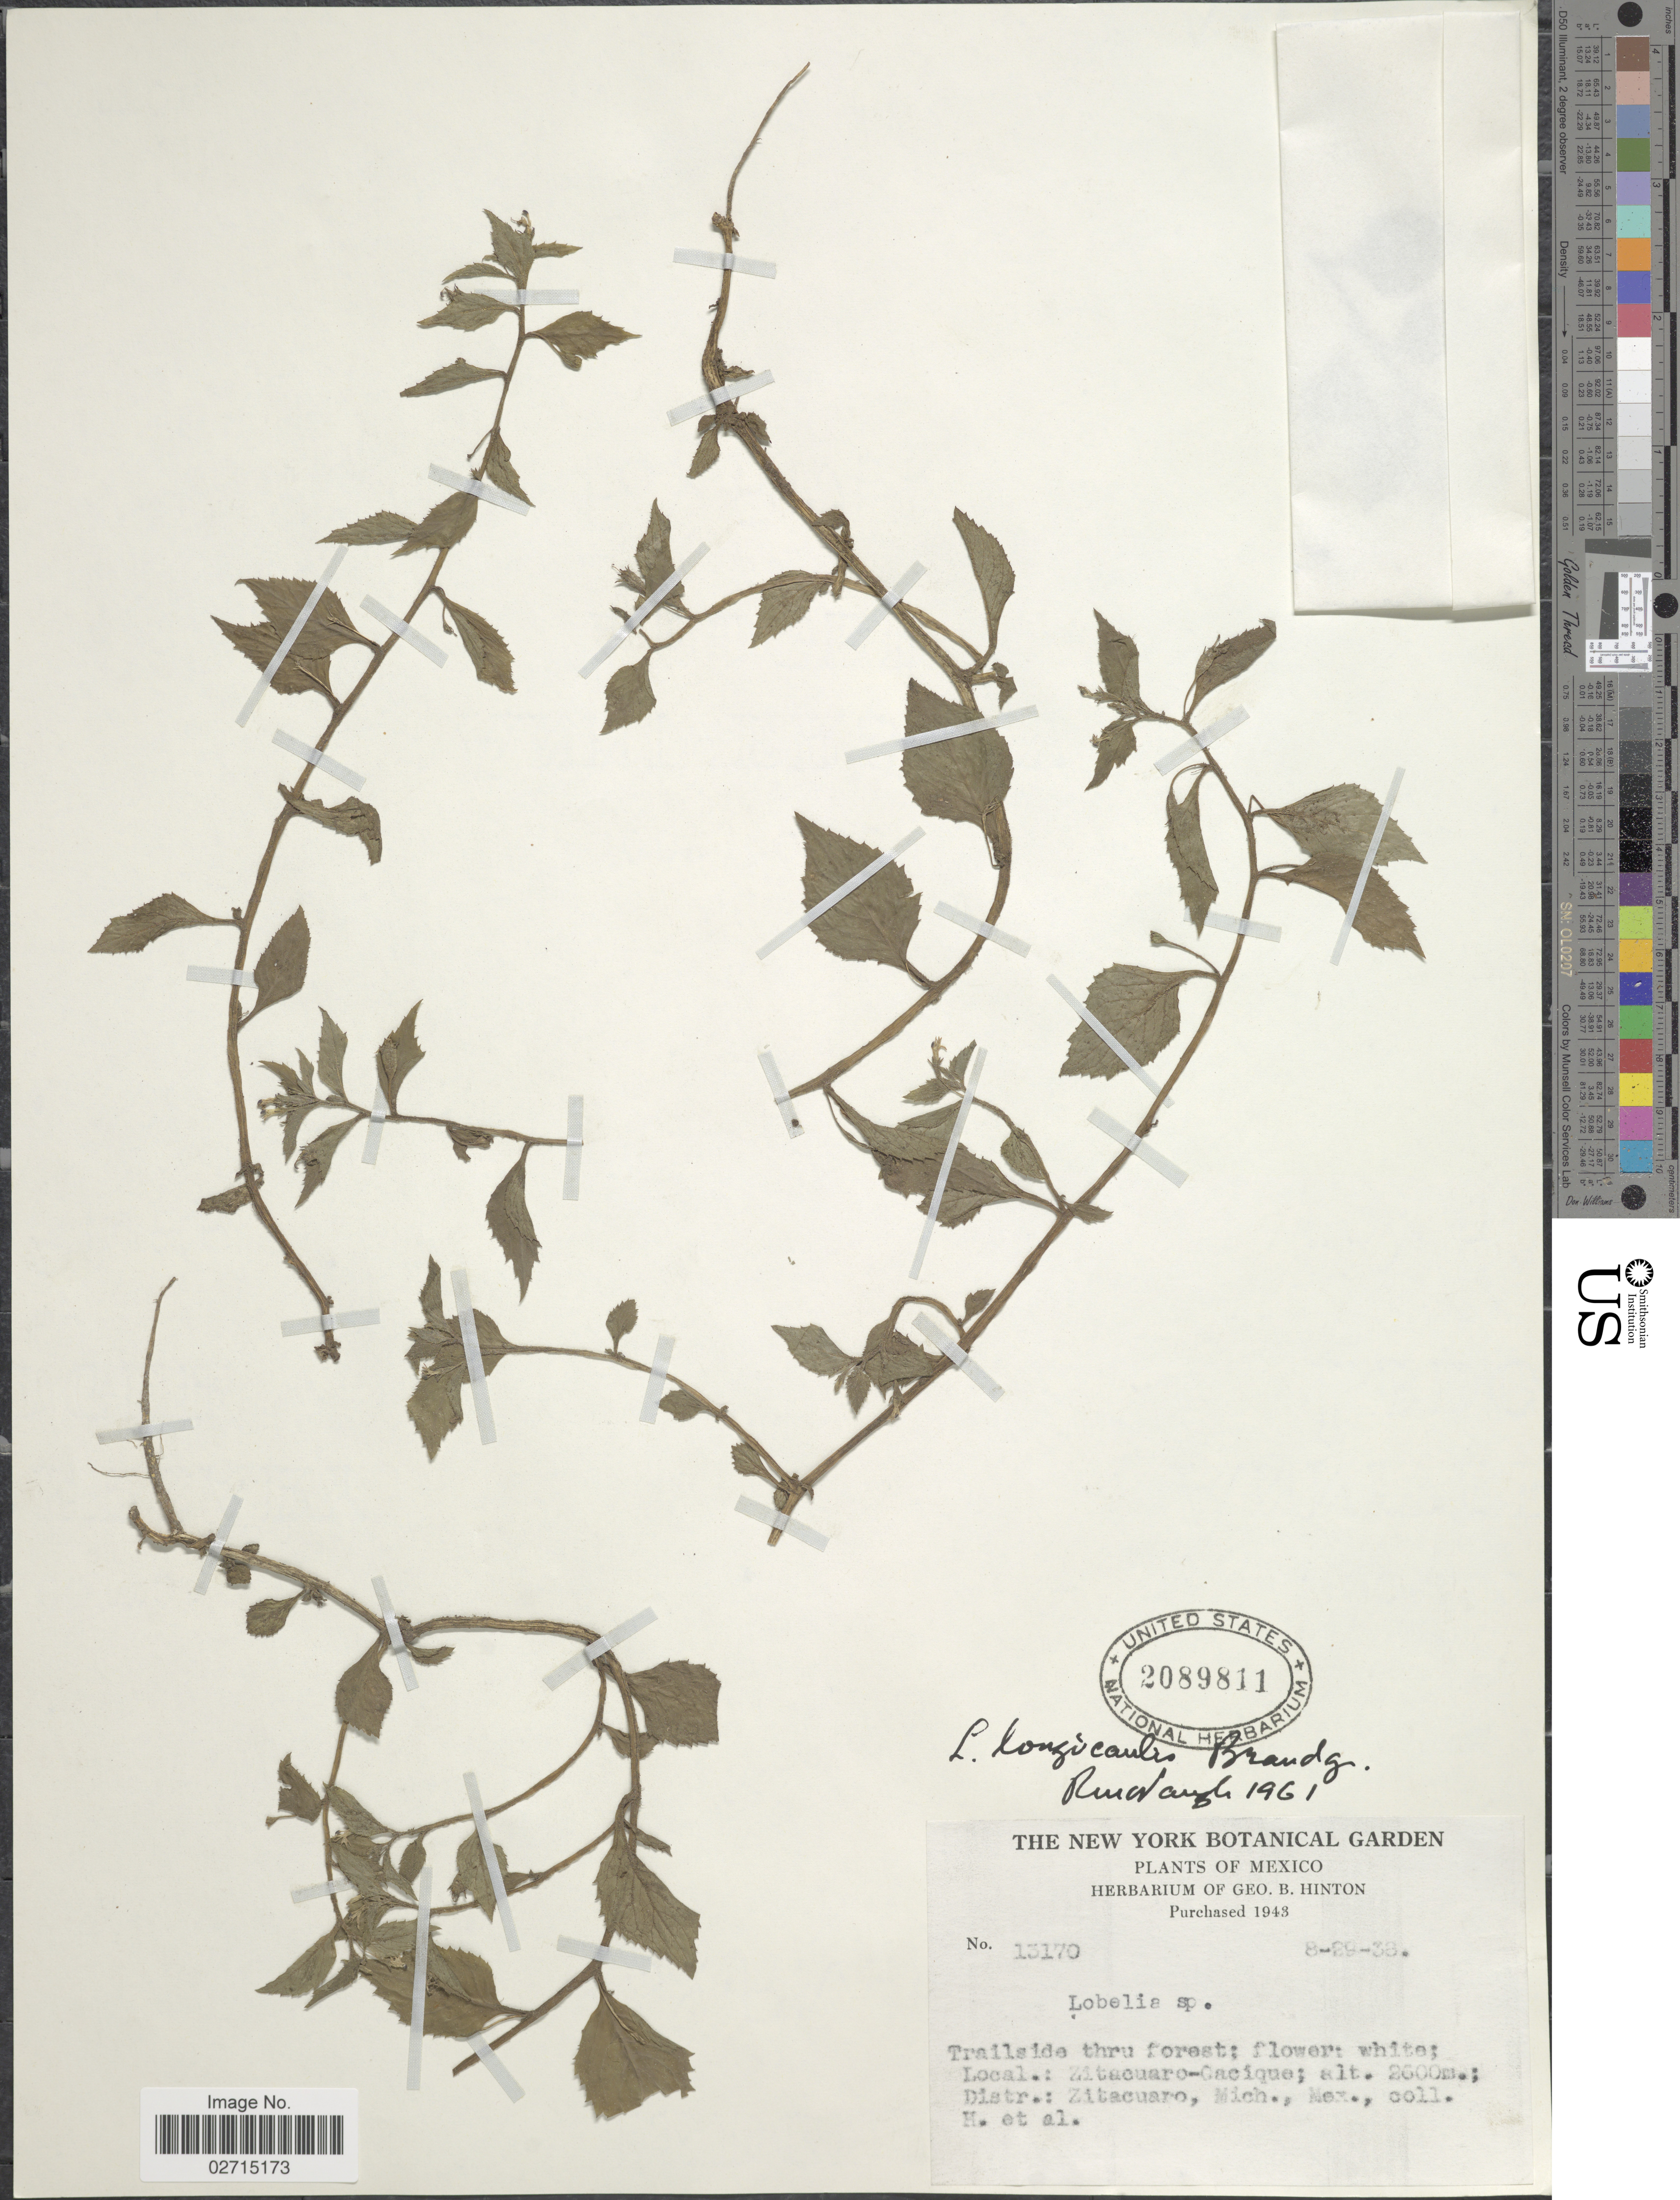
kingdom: Plantae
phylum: Tracheophyta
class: Magnoliopsida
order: Asterales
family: Campanulaceae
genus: Lobelia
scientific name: Lobelia longicaulis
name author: Brandegee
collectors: G. B. Hinton & et al.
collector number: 13170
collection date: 1938-08-29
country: Mexico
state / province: Michoacán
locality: Zitacuaro-Cacique; Distr.: Zitacuaro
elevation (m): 2500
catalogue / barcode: US 2089811